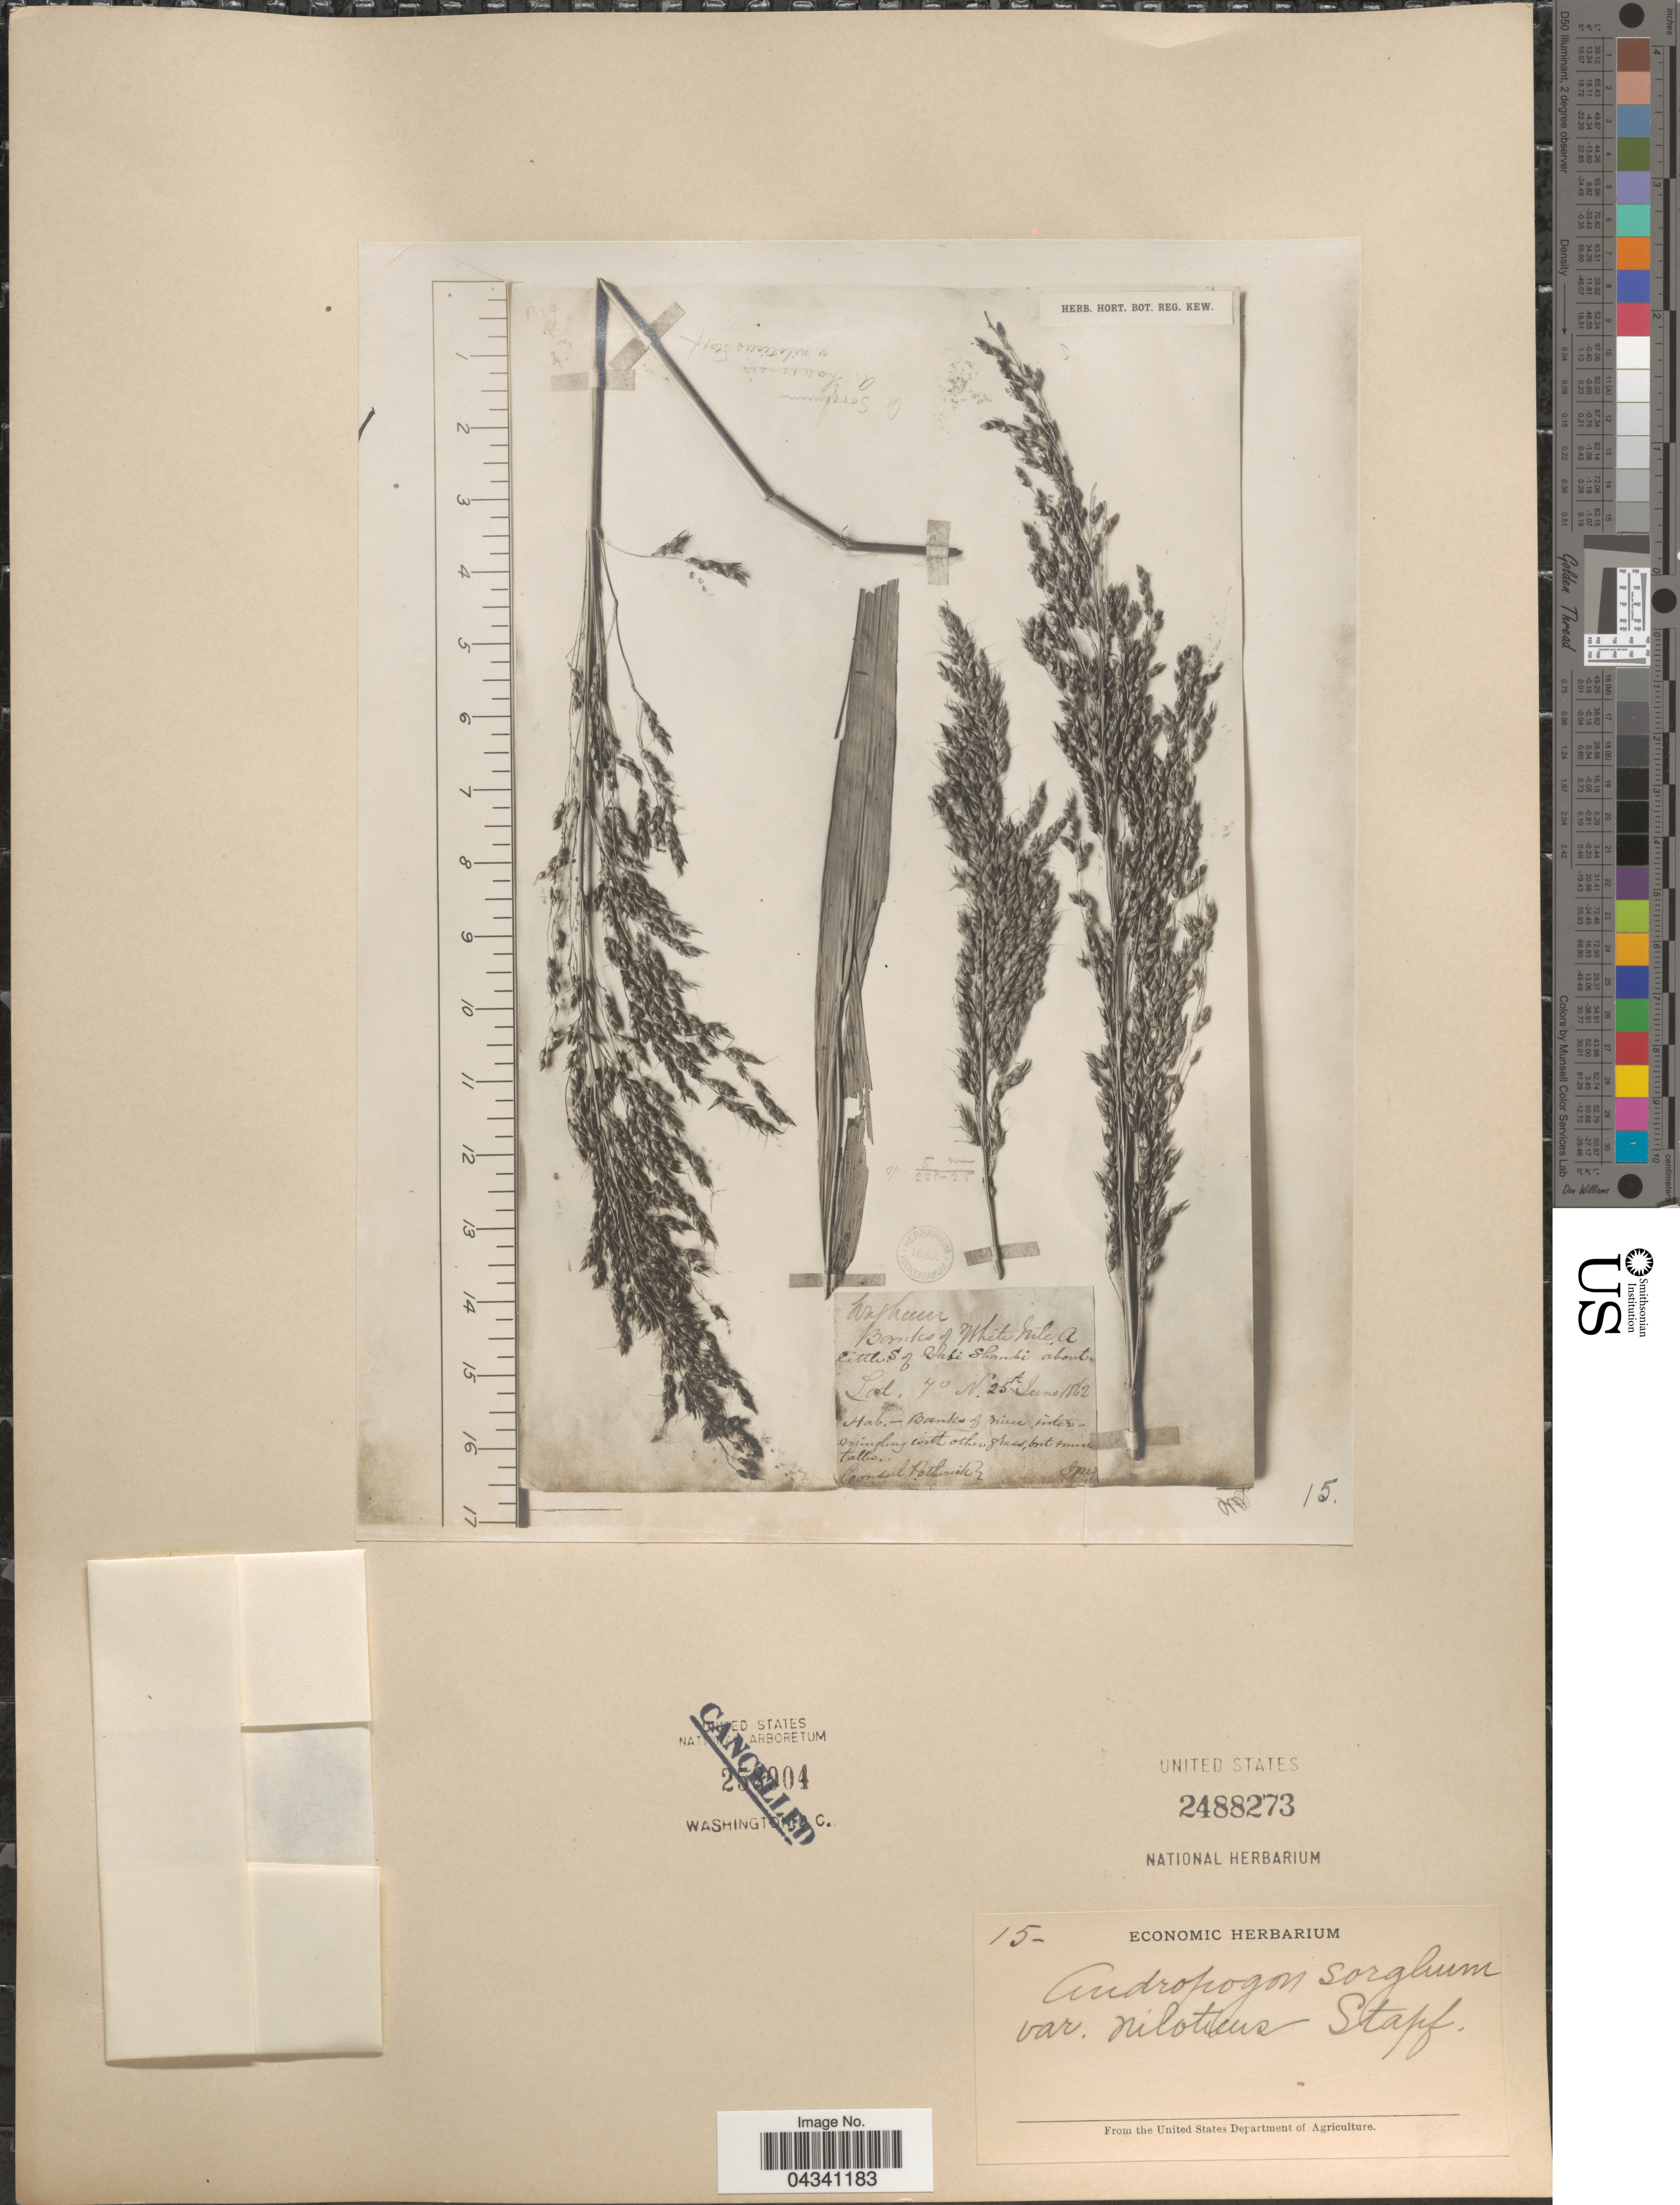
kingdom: Plantae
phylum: Tracheophyta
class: Liliopsida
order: Poales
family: Poaceae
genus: Sorghum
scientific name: Sorghum x almum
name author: Parodi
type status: Isotype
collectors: J. Petherick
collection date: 1862-06-25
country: Sudan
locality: Naphur. Banks of White Nile. A little S. of Gabe Shambi. [probably Sudan]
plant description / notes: Photograph and fragmentary material of type specimen ex herb. Hooker (Kew)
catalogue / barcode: US 2488273